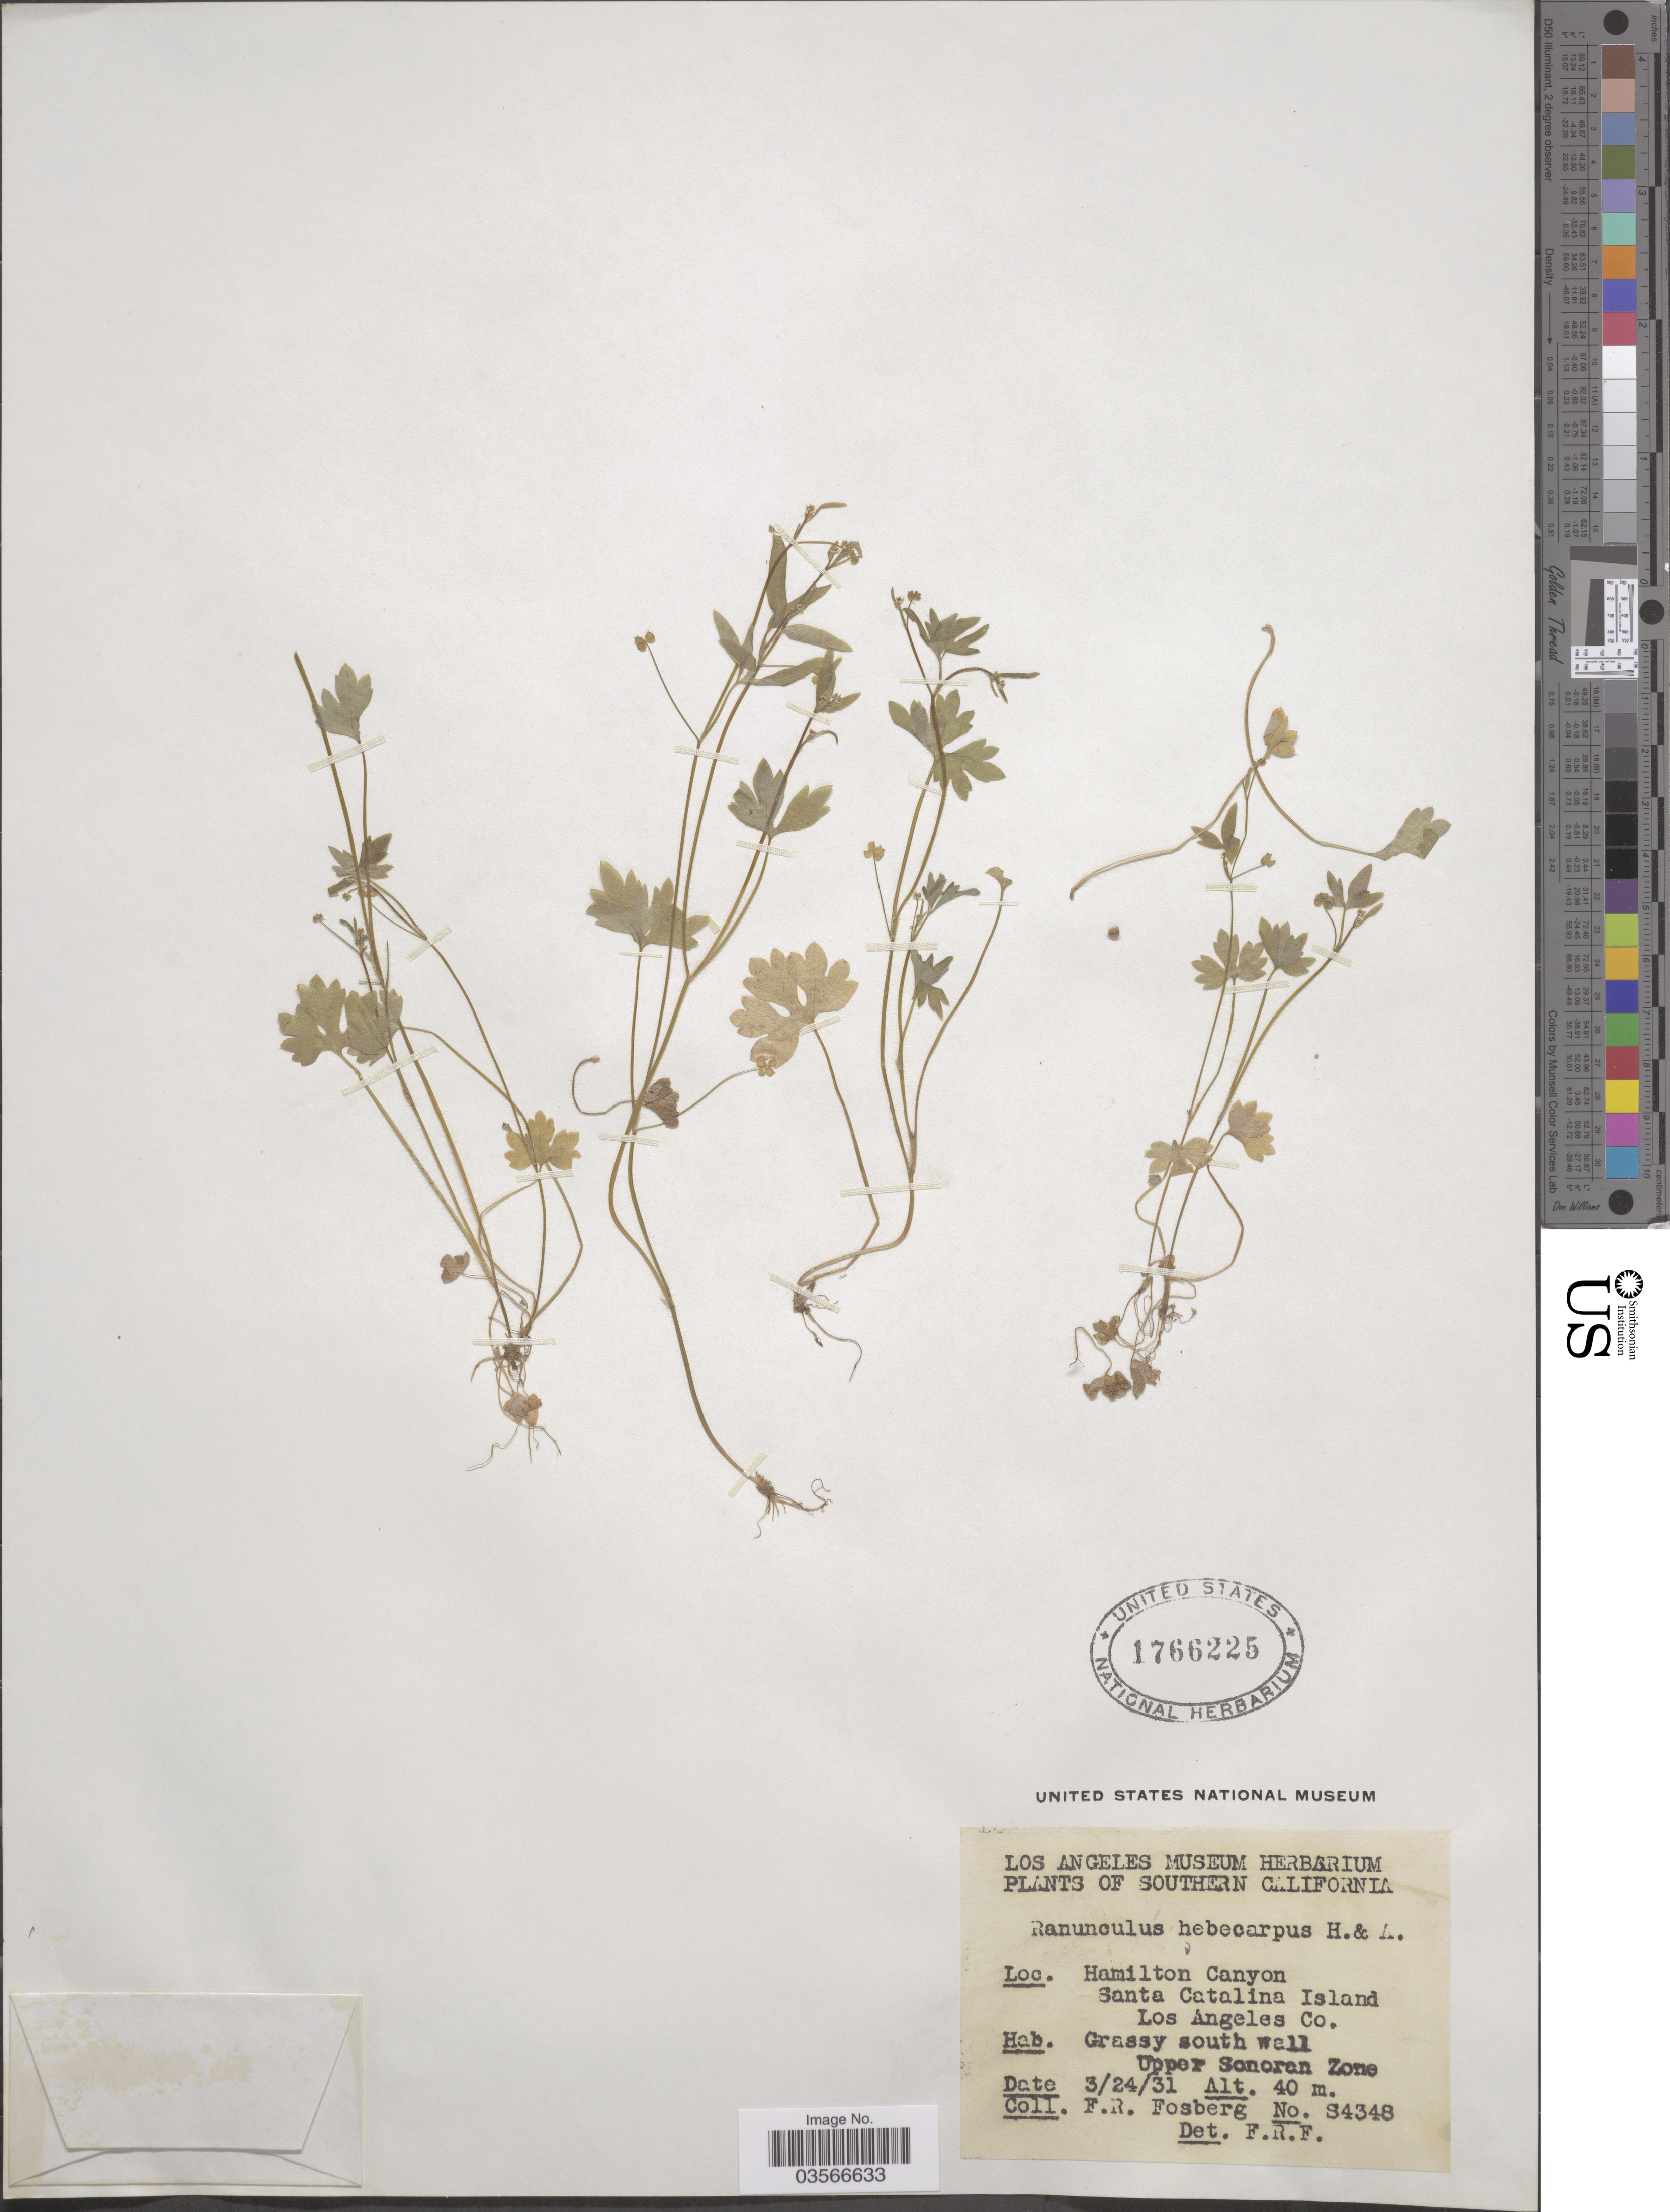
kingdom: Plantae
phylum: Tracheophyta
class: Magnoliopsida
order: Ranunculales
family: Ranunculaceae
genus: Ranunculus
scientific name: Ranunculus hebecarpus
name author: Hook. & Arn.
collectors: F. R. Fosberg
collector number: S4348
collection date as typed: Transcribed d/m/y: 24/3/31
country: United States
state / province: California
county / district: Los Angeles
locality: Southern California. Hamilton Canyon. Santa Catalina Island. Los Angeles Co. Upper Sonoran Zone.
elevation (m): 40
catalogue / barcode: US 1766225